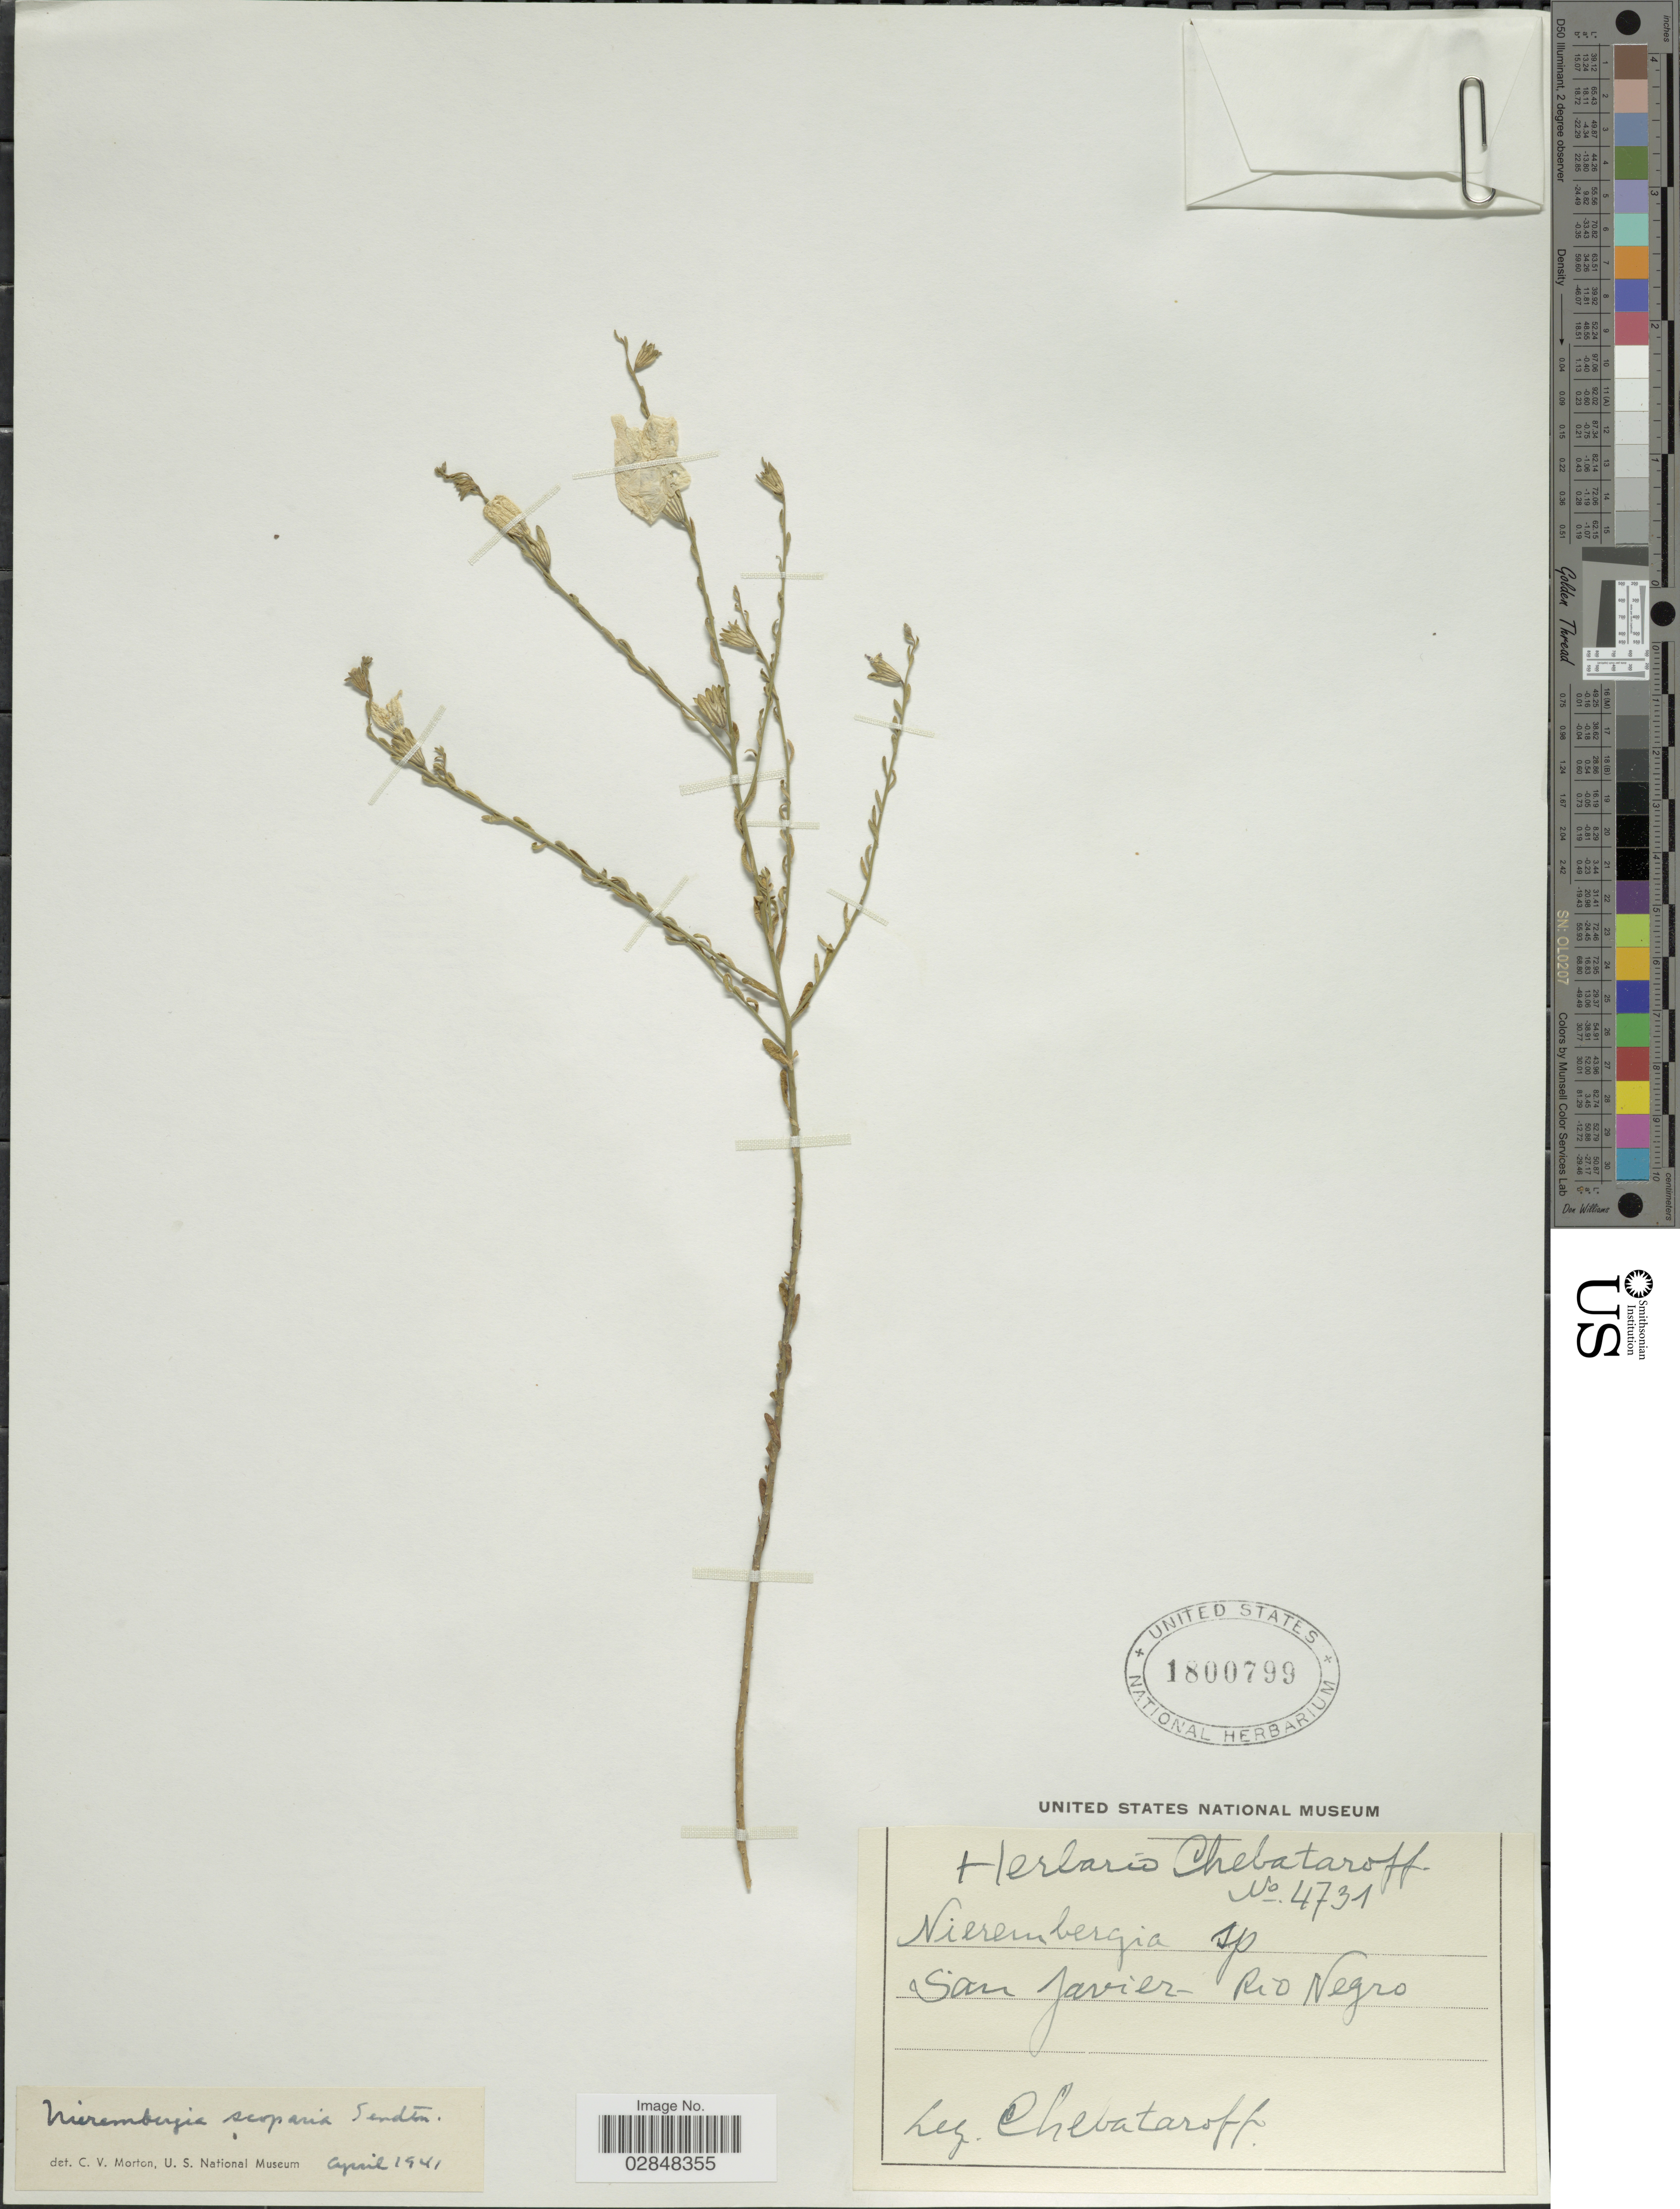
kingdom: Plantae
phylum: Tracheophyta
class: Magnoliopsida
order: Solanales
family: Solanaceae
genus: Nierembergia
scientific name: Nierembergia scoparia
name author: Sendtn.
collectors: Chebataroff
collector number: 4731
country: Argentina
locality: San Javier - Rio Negro.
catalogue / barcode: US 1800799